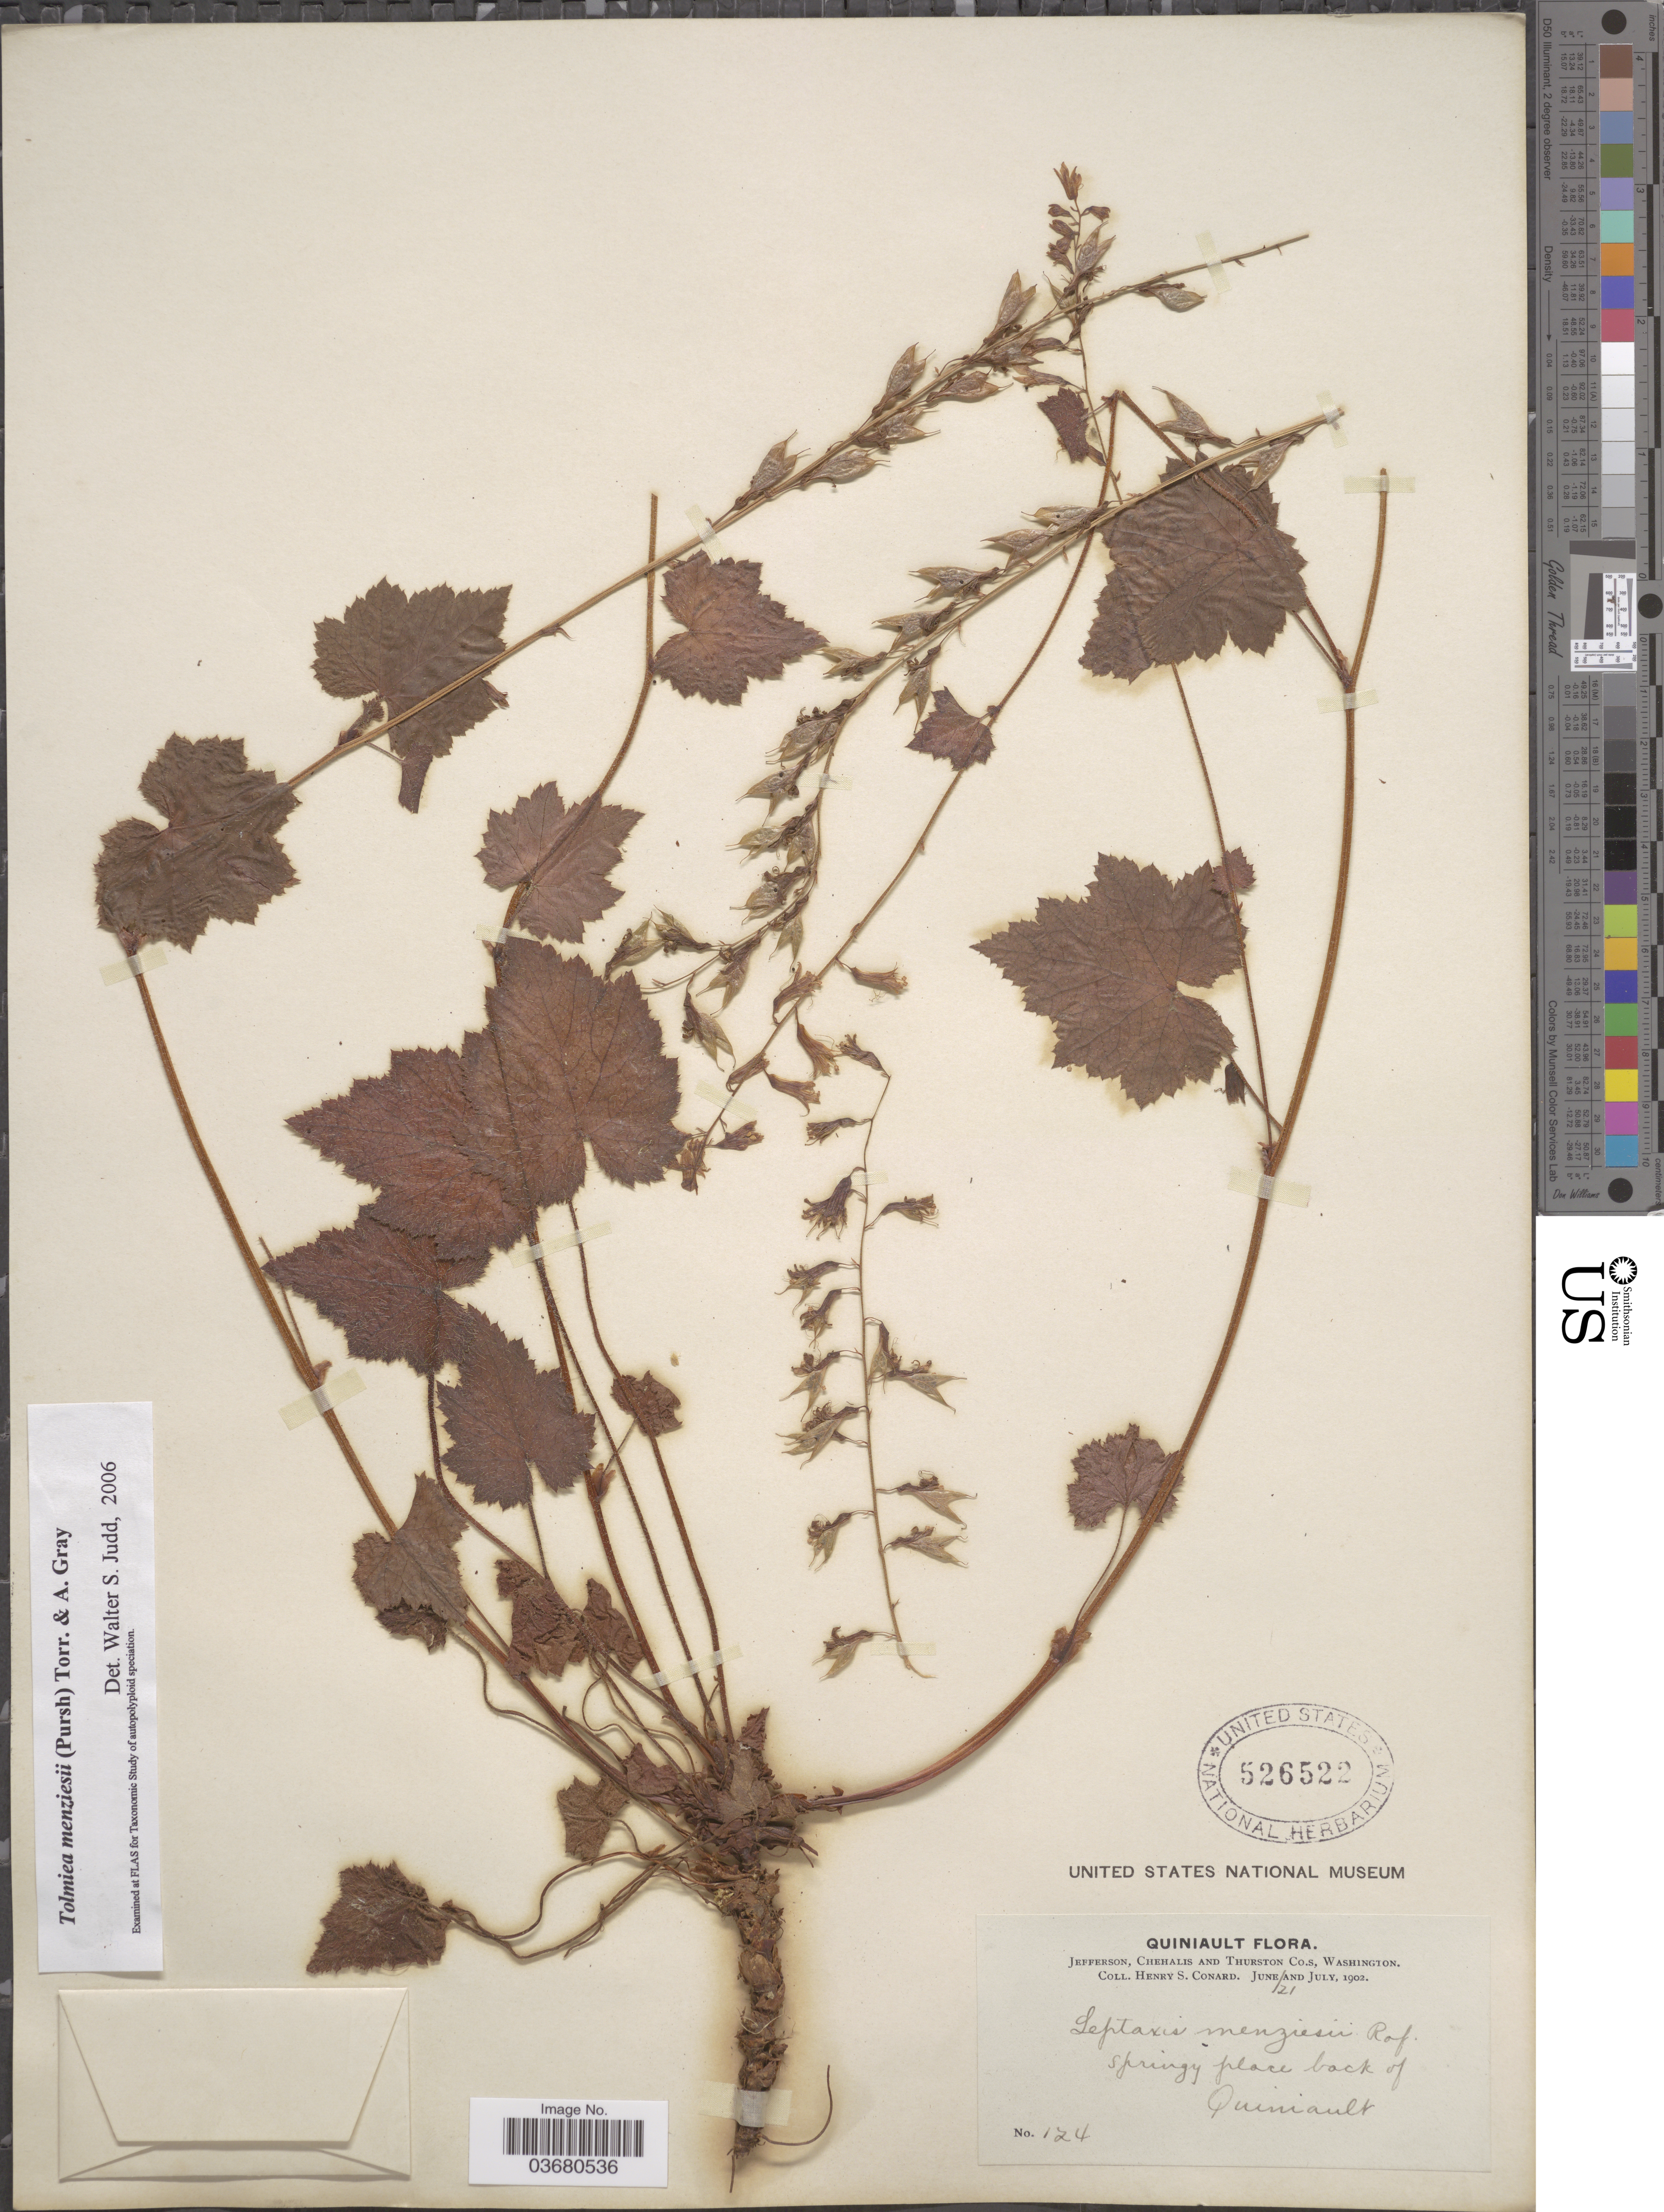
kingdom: Plantae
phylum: Tracheophyta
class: Magnoliopsida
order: Saxifragales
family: Saxifragaceae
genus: Tolmiea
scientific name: Tolmiea menziesii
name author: (Pursh) Torr. & A. Gray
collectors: H. S. Conard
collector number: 124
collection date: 1902-06-21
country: United States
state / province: Washington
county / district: Thurston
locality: Quiniault. Jefferson, Chehalis and Thurston Co.s. Springy place back of Quiniault.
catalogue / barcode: US 526522